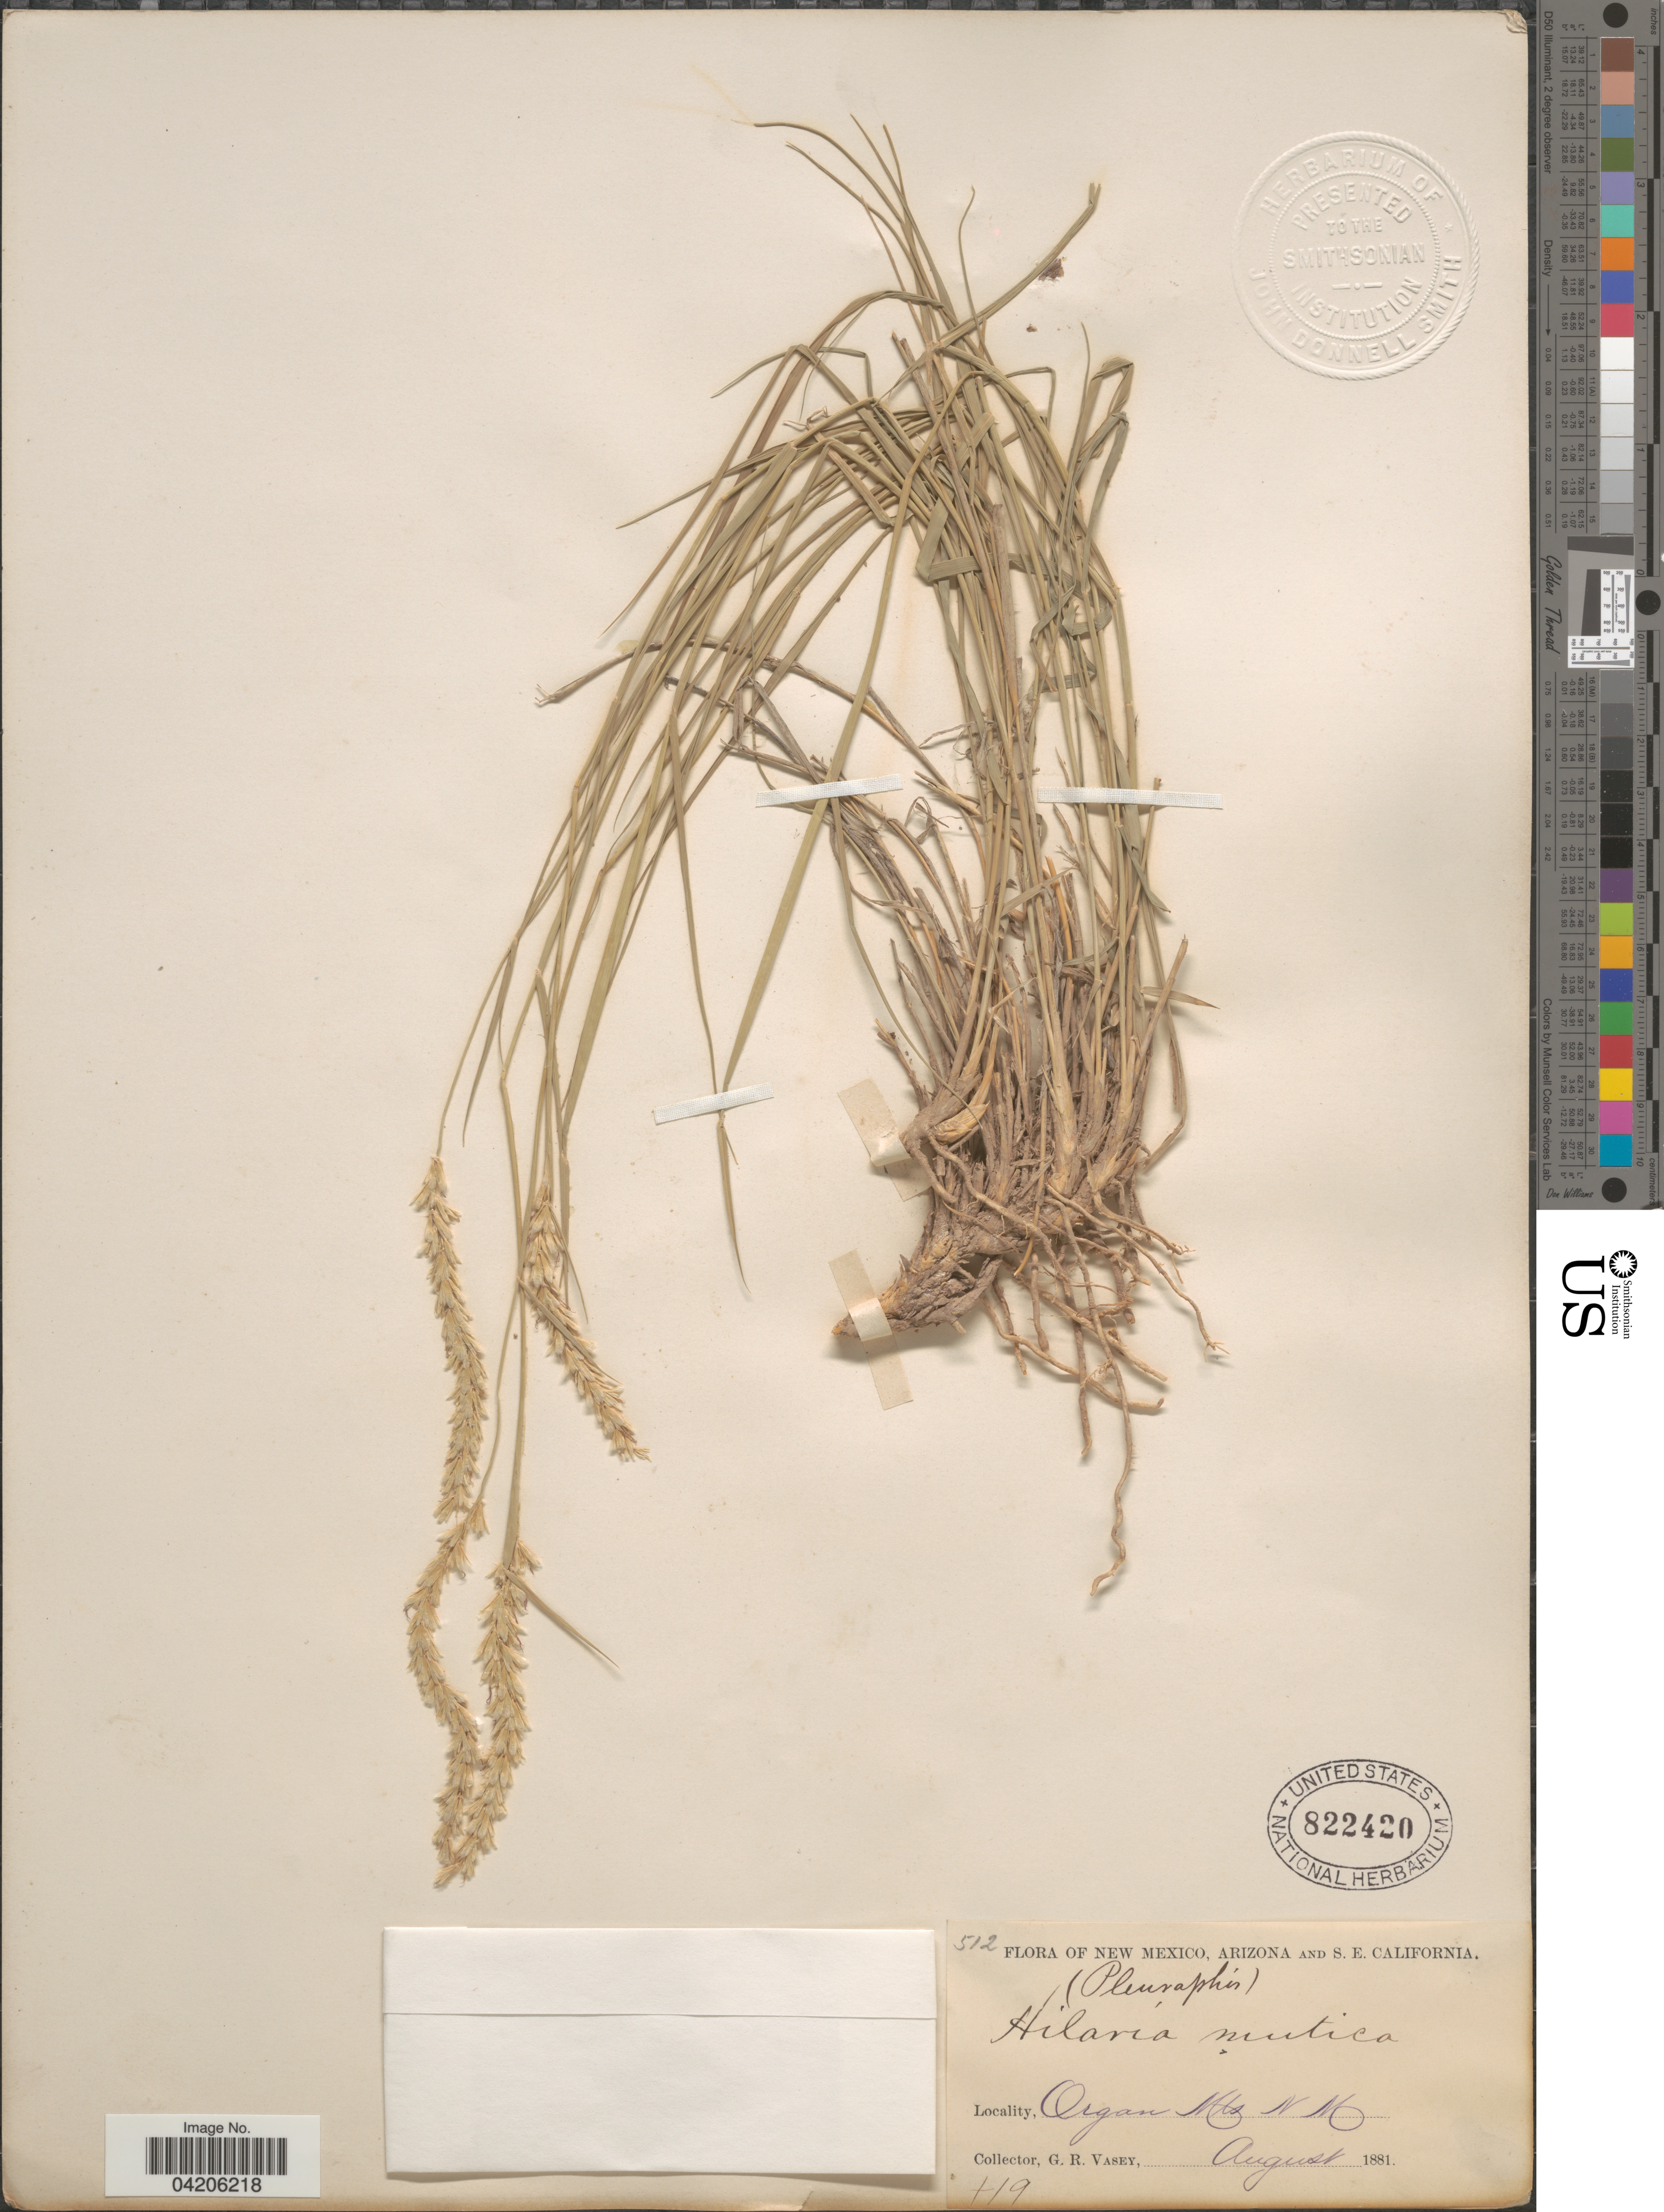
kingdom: Plantae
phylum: Tracheophyta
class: Liliopsida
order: Poales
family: Poaceae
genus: Hilaria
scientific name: Hilaria mutica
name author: (Buckley) Benth.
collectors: G. R. Vasey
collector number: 419*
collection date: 1881-08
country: United States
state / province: New Mexico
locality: Organ Mts.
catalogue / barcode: US 822420